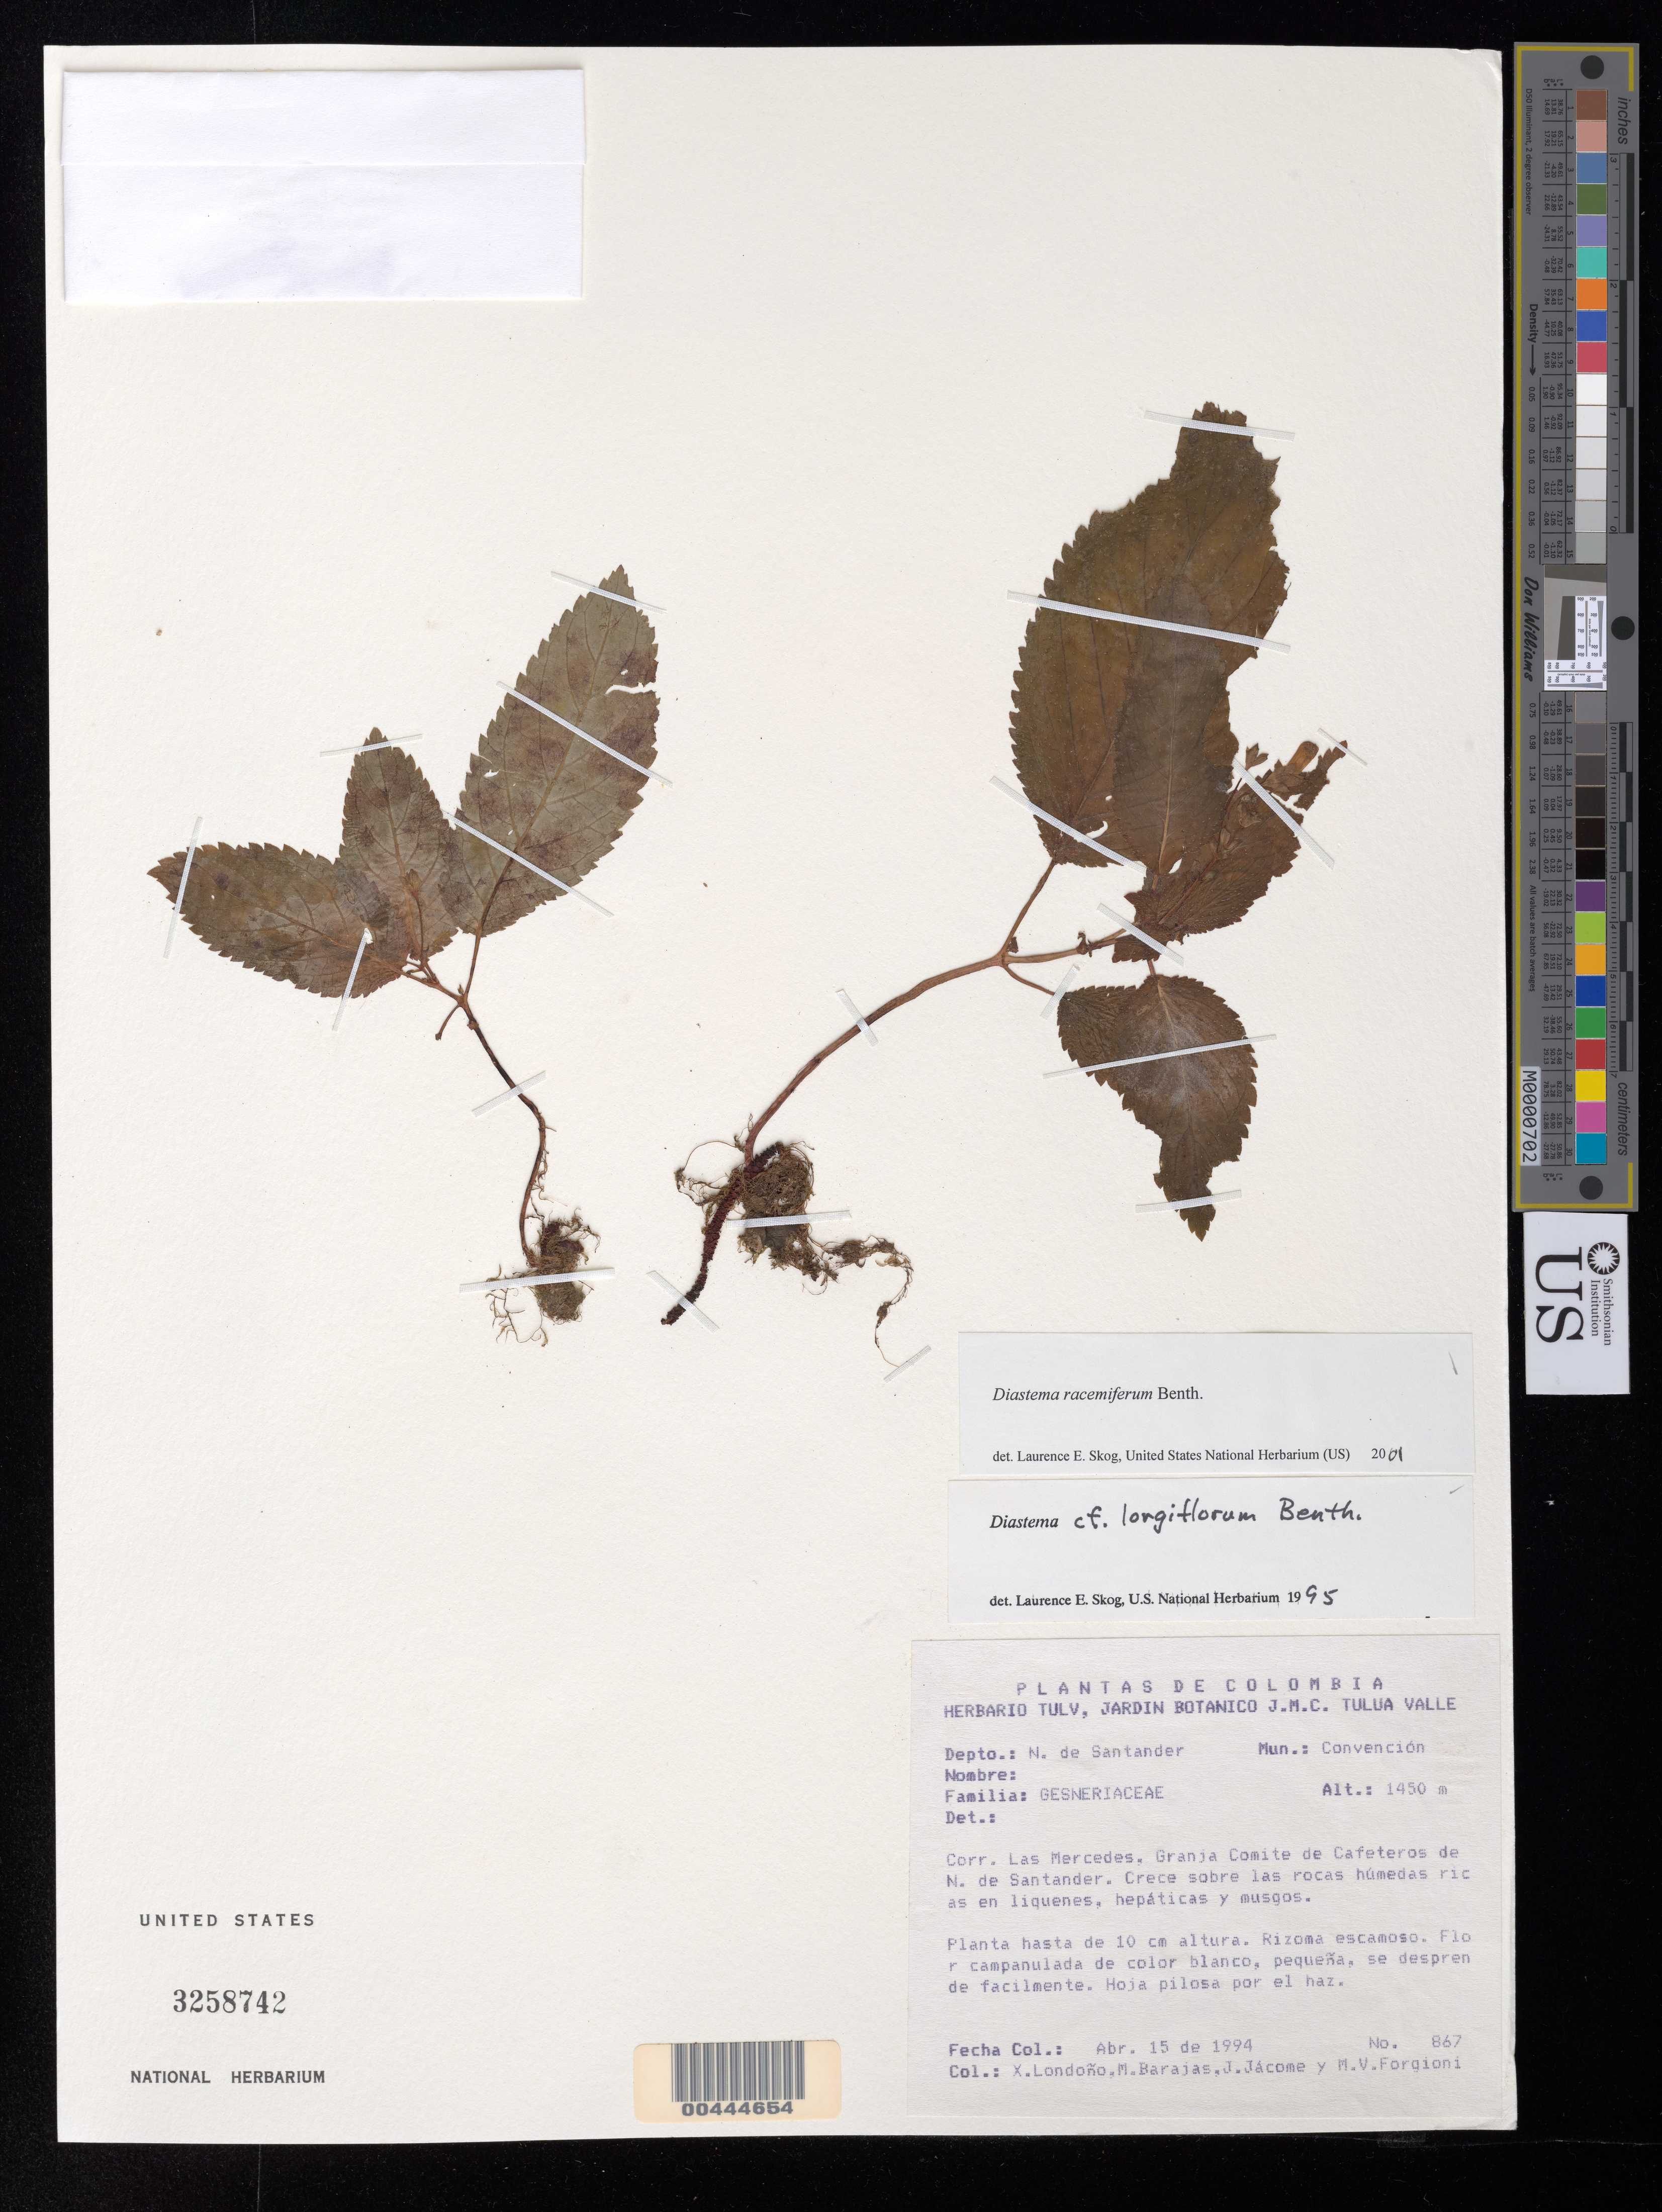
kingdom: Plantae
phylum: Tracheophyta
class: Magnoliopsida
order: Lamiales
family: Gesneriaceae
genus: Diastema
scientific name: Diastema racemiferum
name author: Benth.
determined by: Skog, Laurence E.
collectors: X. Londoño, M. Barajas, J. Jacome & M. Forgioni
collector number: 867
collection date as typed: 15 Apr 1994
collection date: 1994-04-15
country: Colombia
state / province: Norte de Santander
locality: Mun. Convención; Corr. Las Mercedes, Granja Comite de Cafeteros de N. de Santander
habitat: Crece sobre las rocas húmedas ricas en liquenes, hepáticas y musgos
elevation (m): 1450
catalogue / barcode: US 3258742